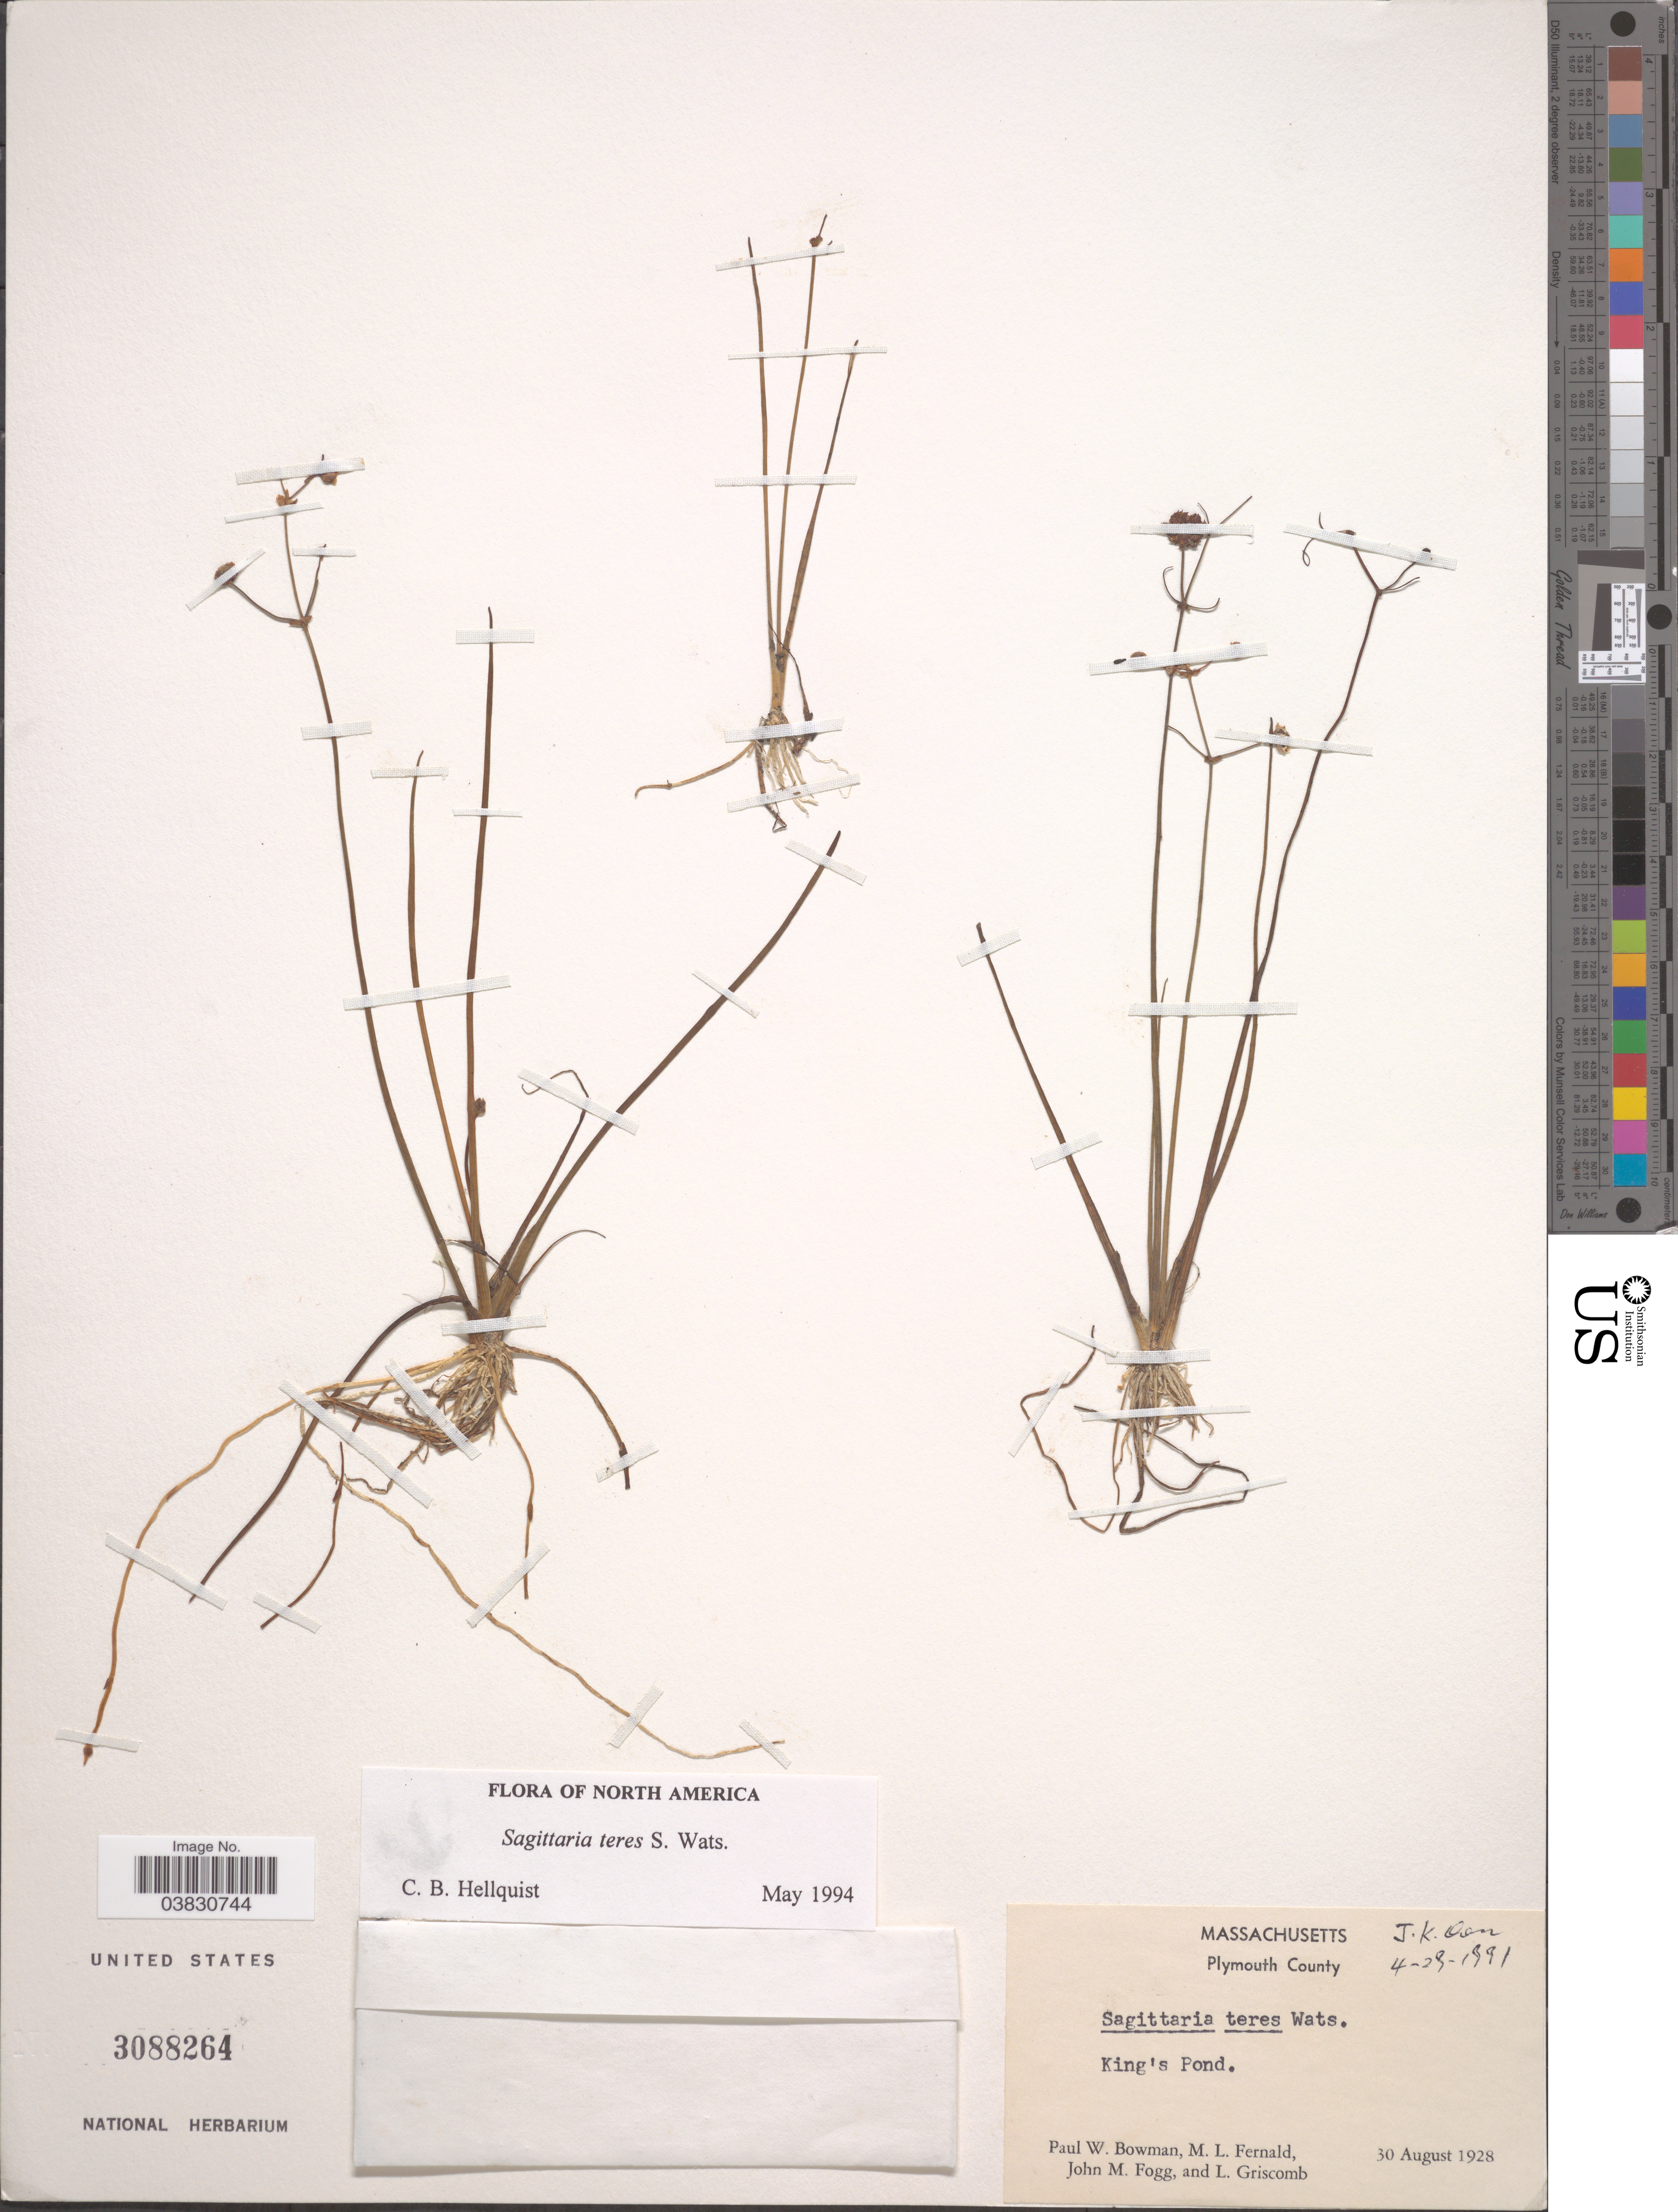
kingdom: Plantae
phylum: Tracheophyta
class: Liliopsida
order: Alismatales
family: Alismataceae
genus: Sagittaria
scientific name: Sagittaria teres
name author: S. Watson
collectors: P. Bowman, M. L. Fernald, J. Fogg & L. Griscomb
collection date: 1928-08-30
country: United States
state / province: Massachusetts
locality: Plymouth County. King's Pond.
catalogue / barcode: US 3088264